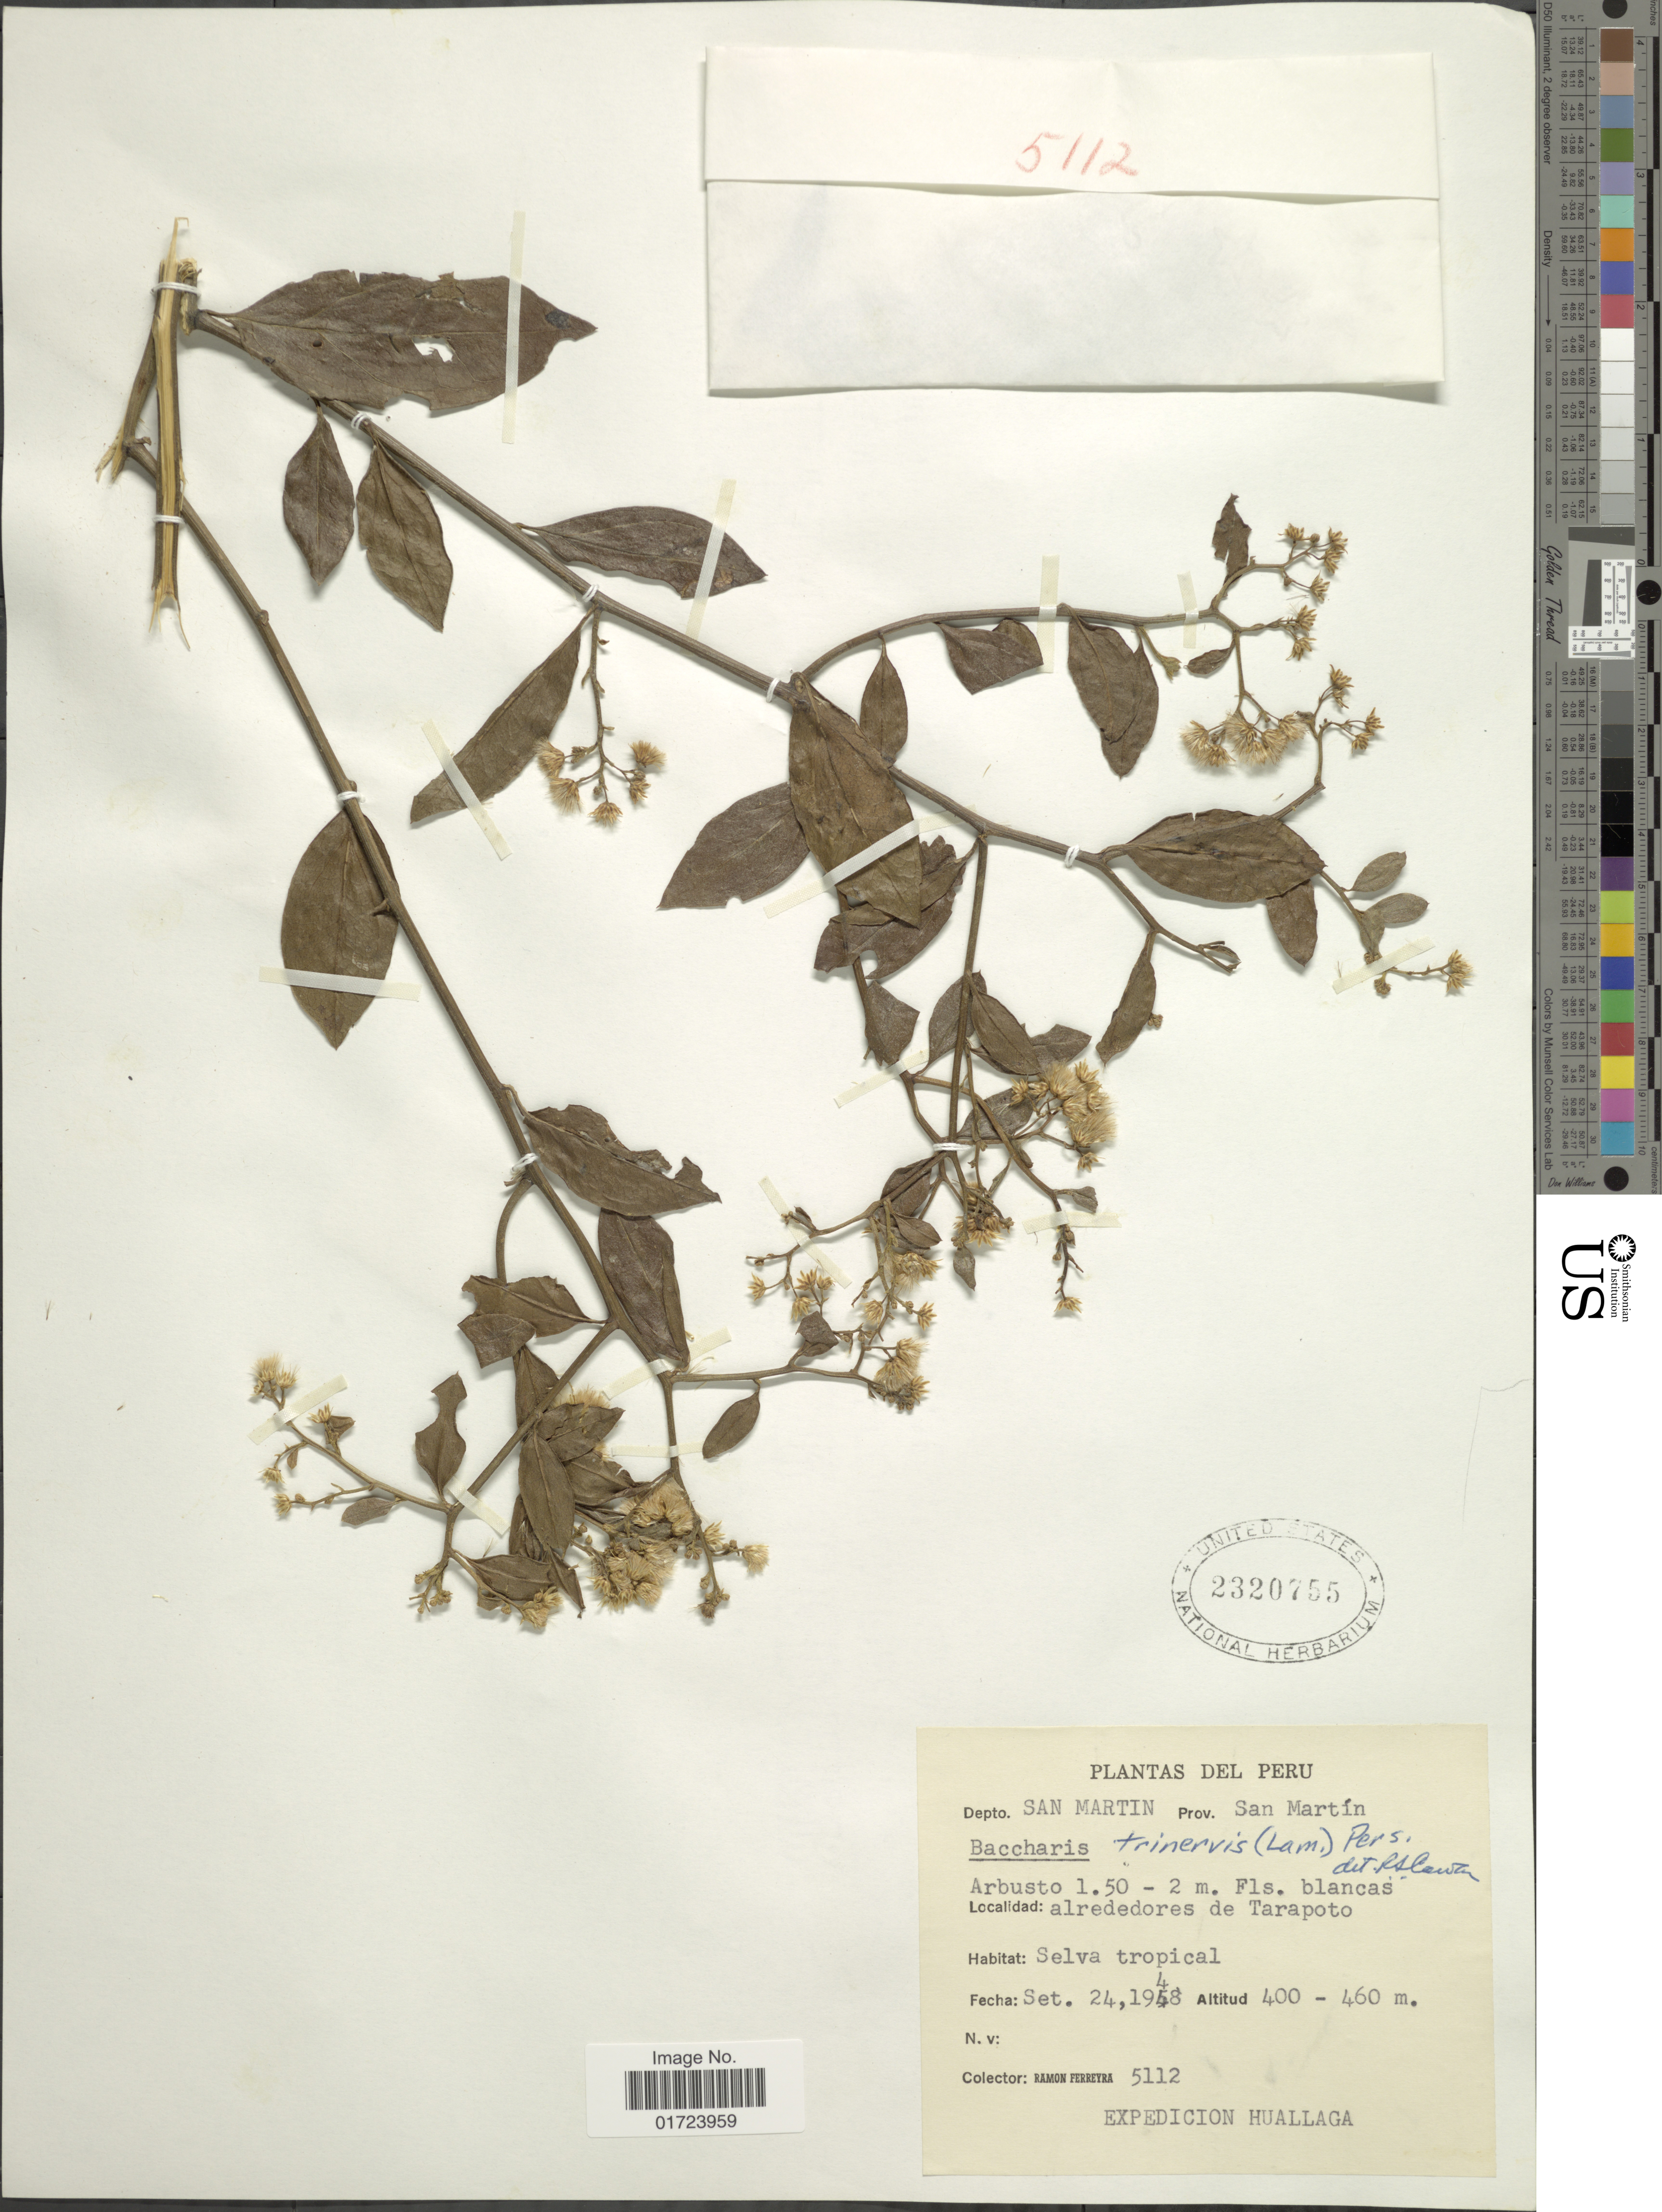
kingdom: Plantae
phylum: Tracheophyta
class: Magnoliopsida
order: Asterales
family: Asteraceae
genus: Baccharis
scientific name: Baccharis trinervis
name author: (Lam.) Pers.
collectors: R. A. Ferreyra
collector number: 5112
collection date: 1948-09-24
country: Peru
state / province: San Martín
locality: Dept. San Martin, Prov. San Martin. Alrededores de Tarapoto.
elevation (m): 400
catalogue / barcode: US 2320755